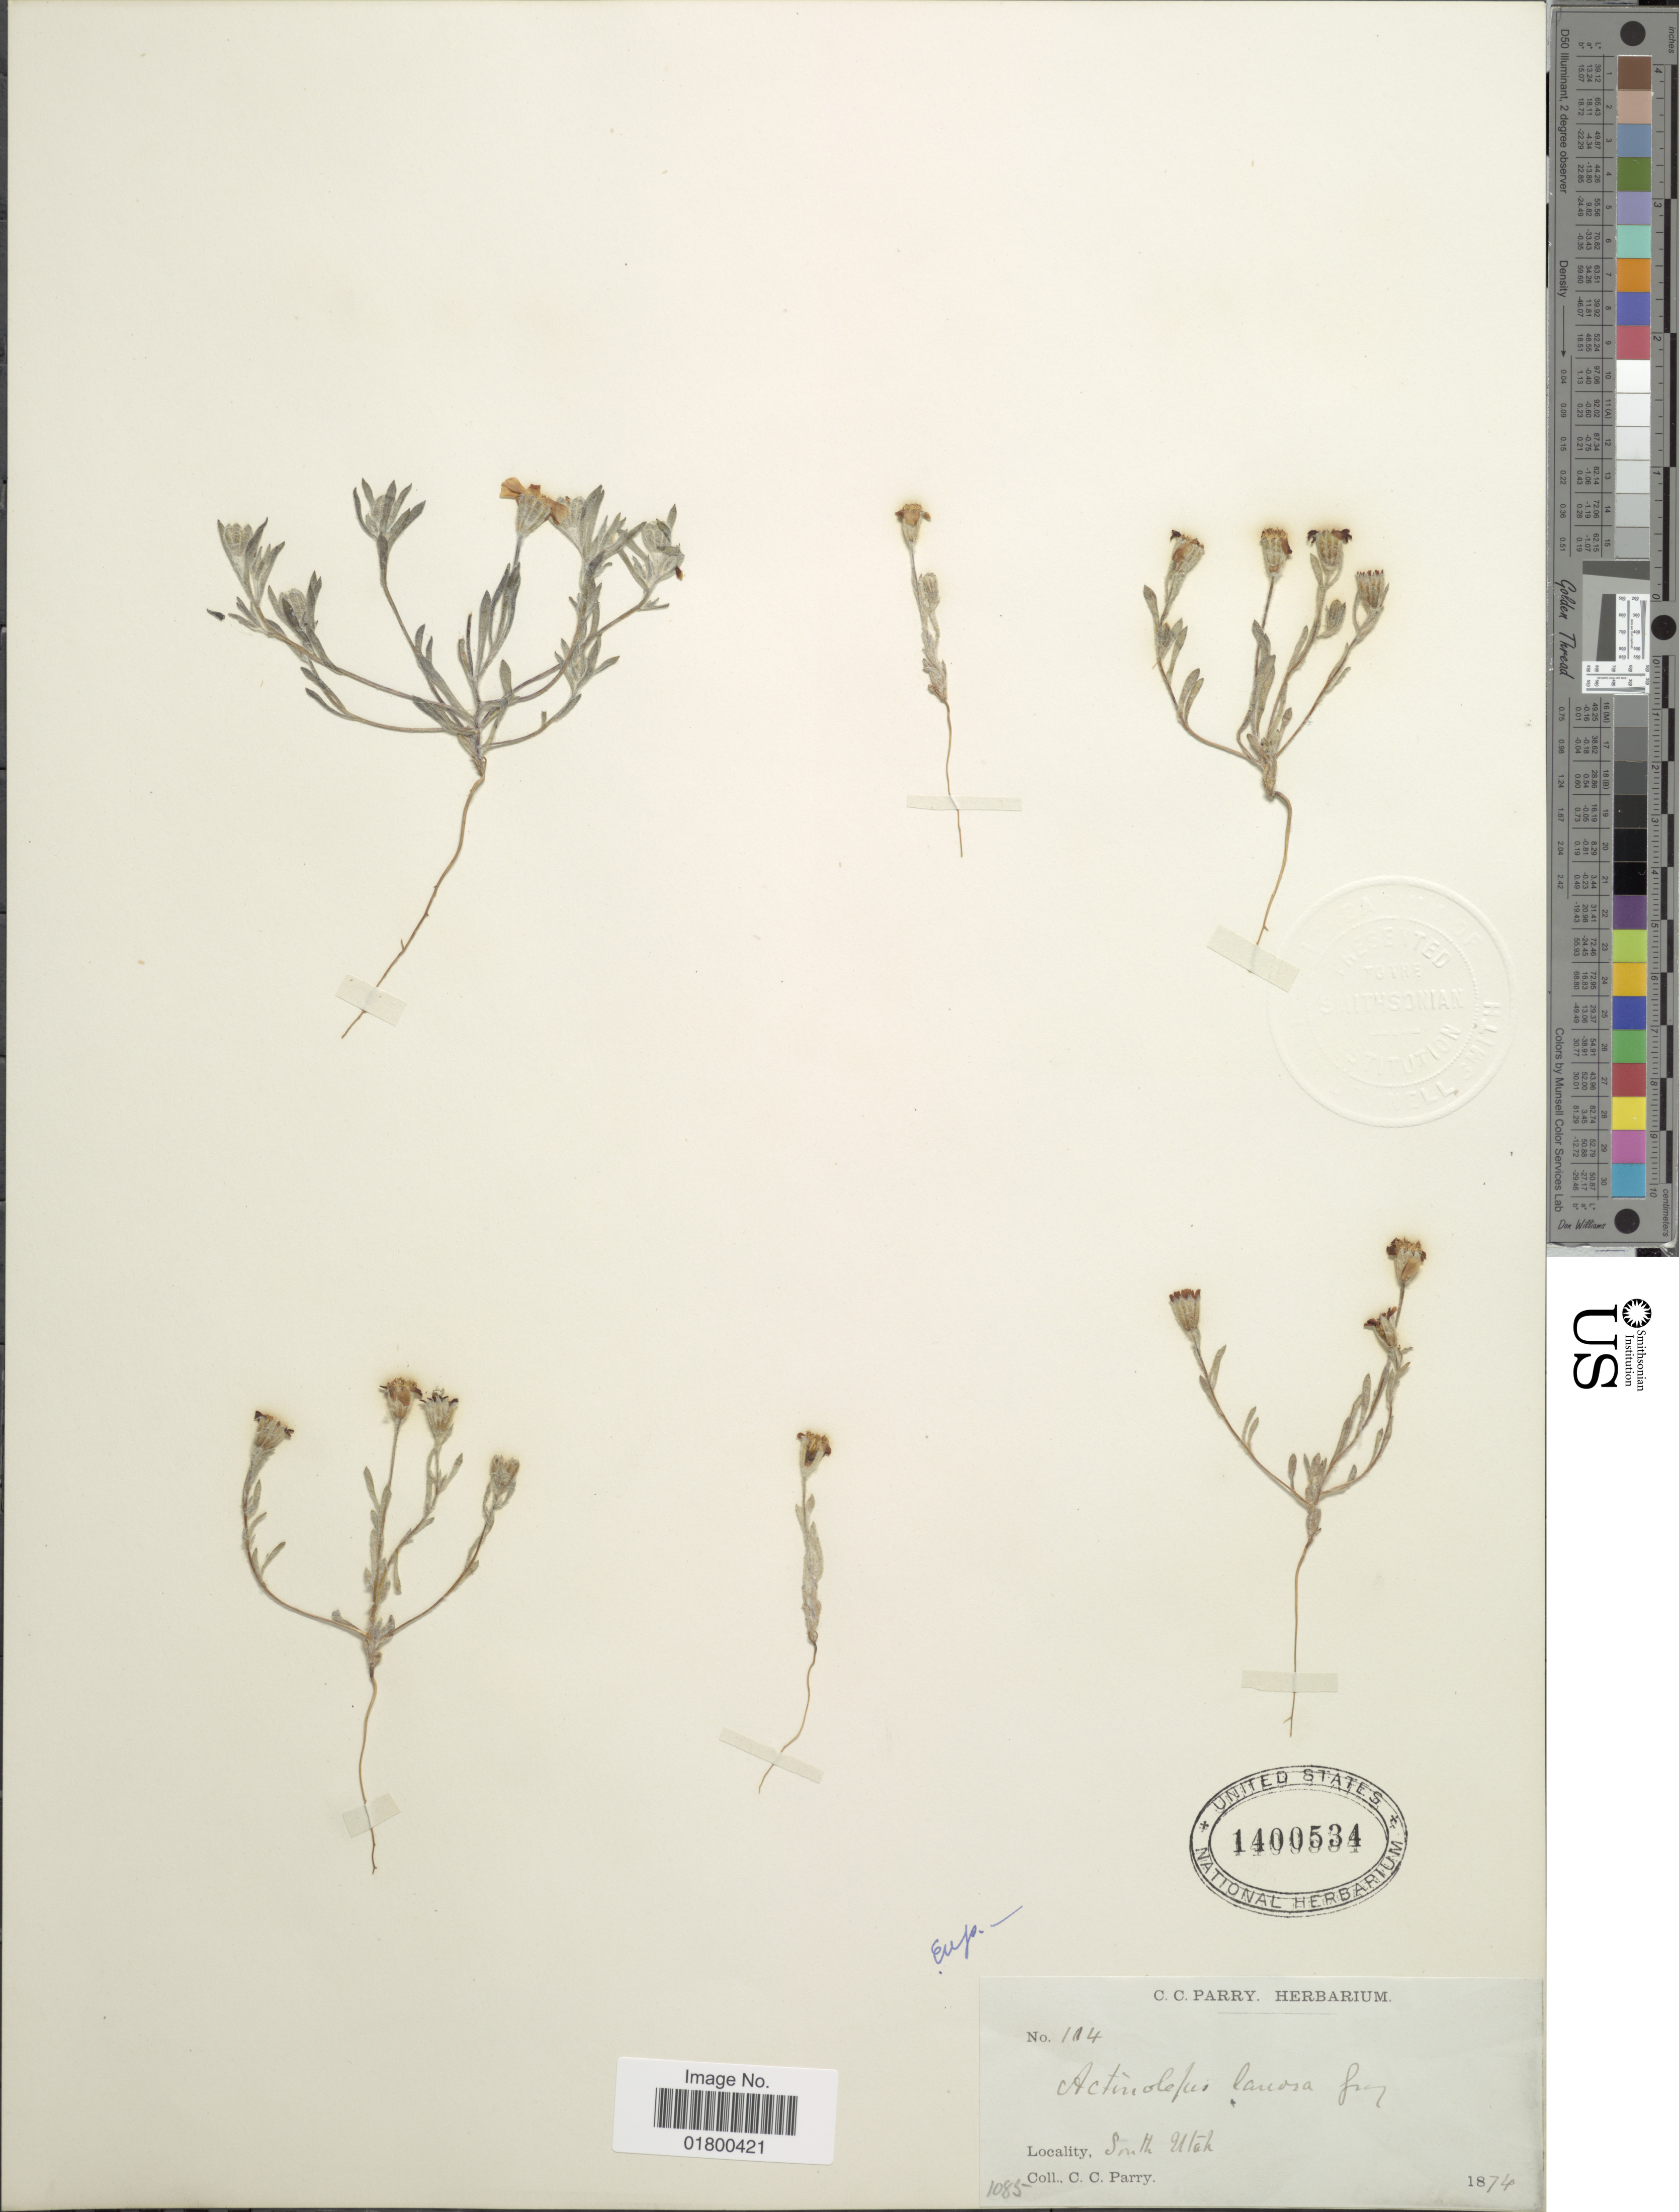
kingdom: Plantae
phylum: Tracheophyta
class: Magnoliopsida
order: Asterales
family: Asteraceae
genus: Eriophyllum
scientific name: Eriophyllum lanosum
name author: (A. Gray) A. Gray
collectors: C. C. Parry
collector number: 114/1085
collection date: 1874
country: United States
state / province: Utah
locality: South Utah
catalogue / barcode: US 1400534